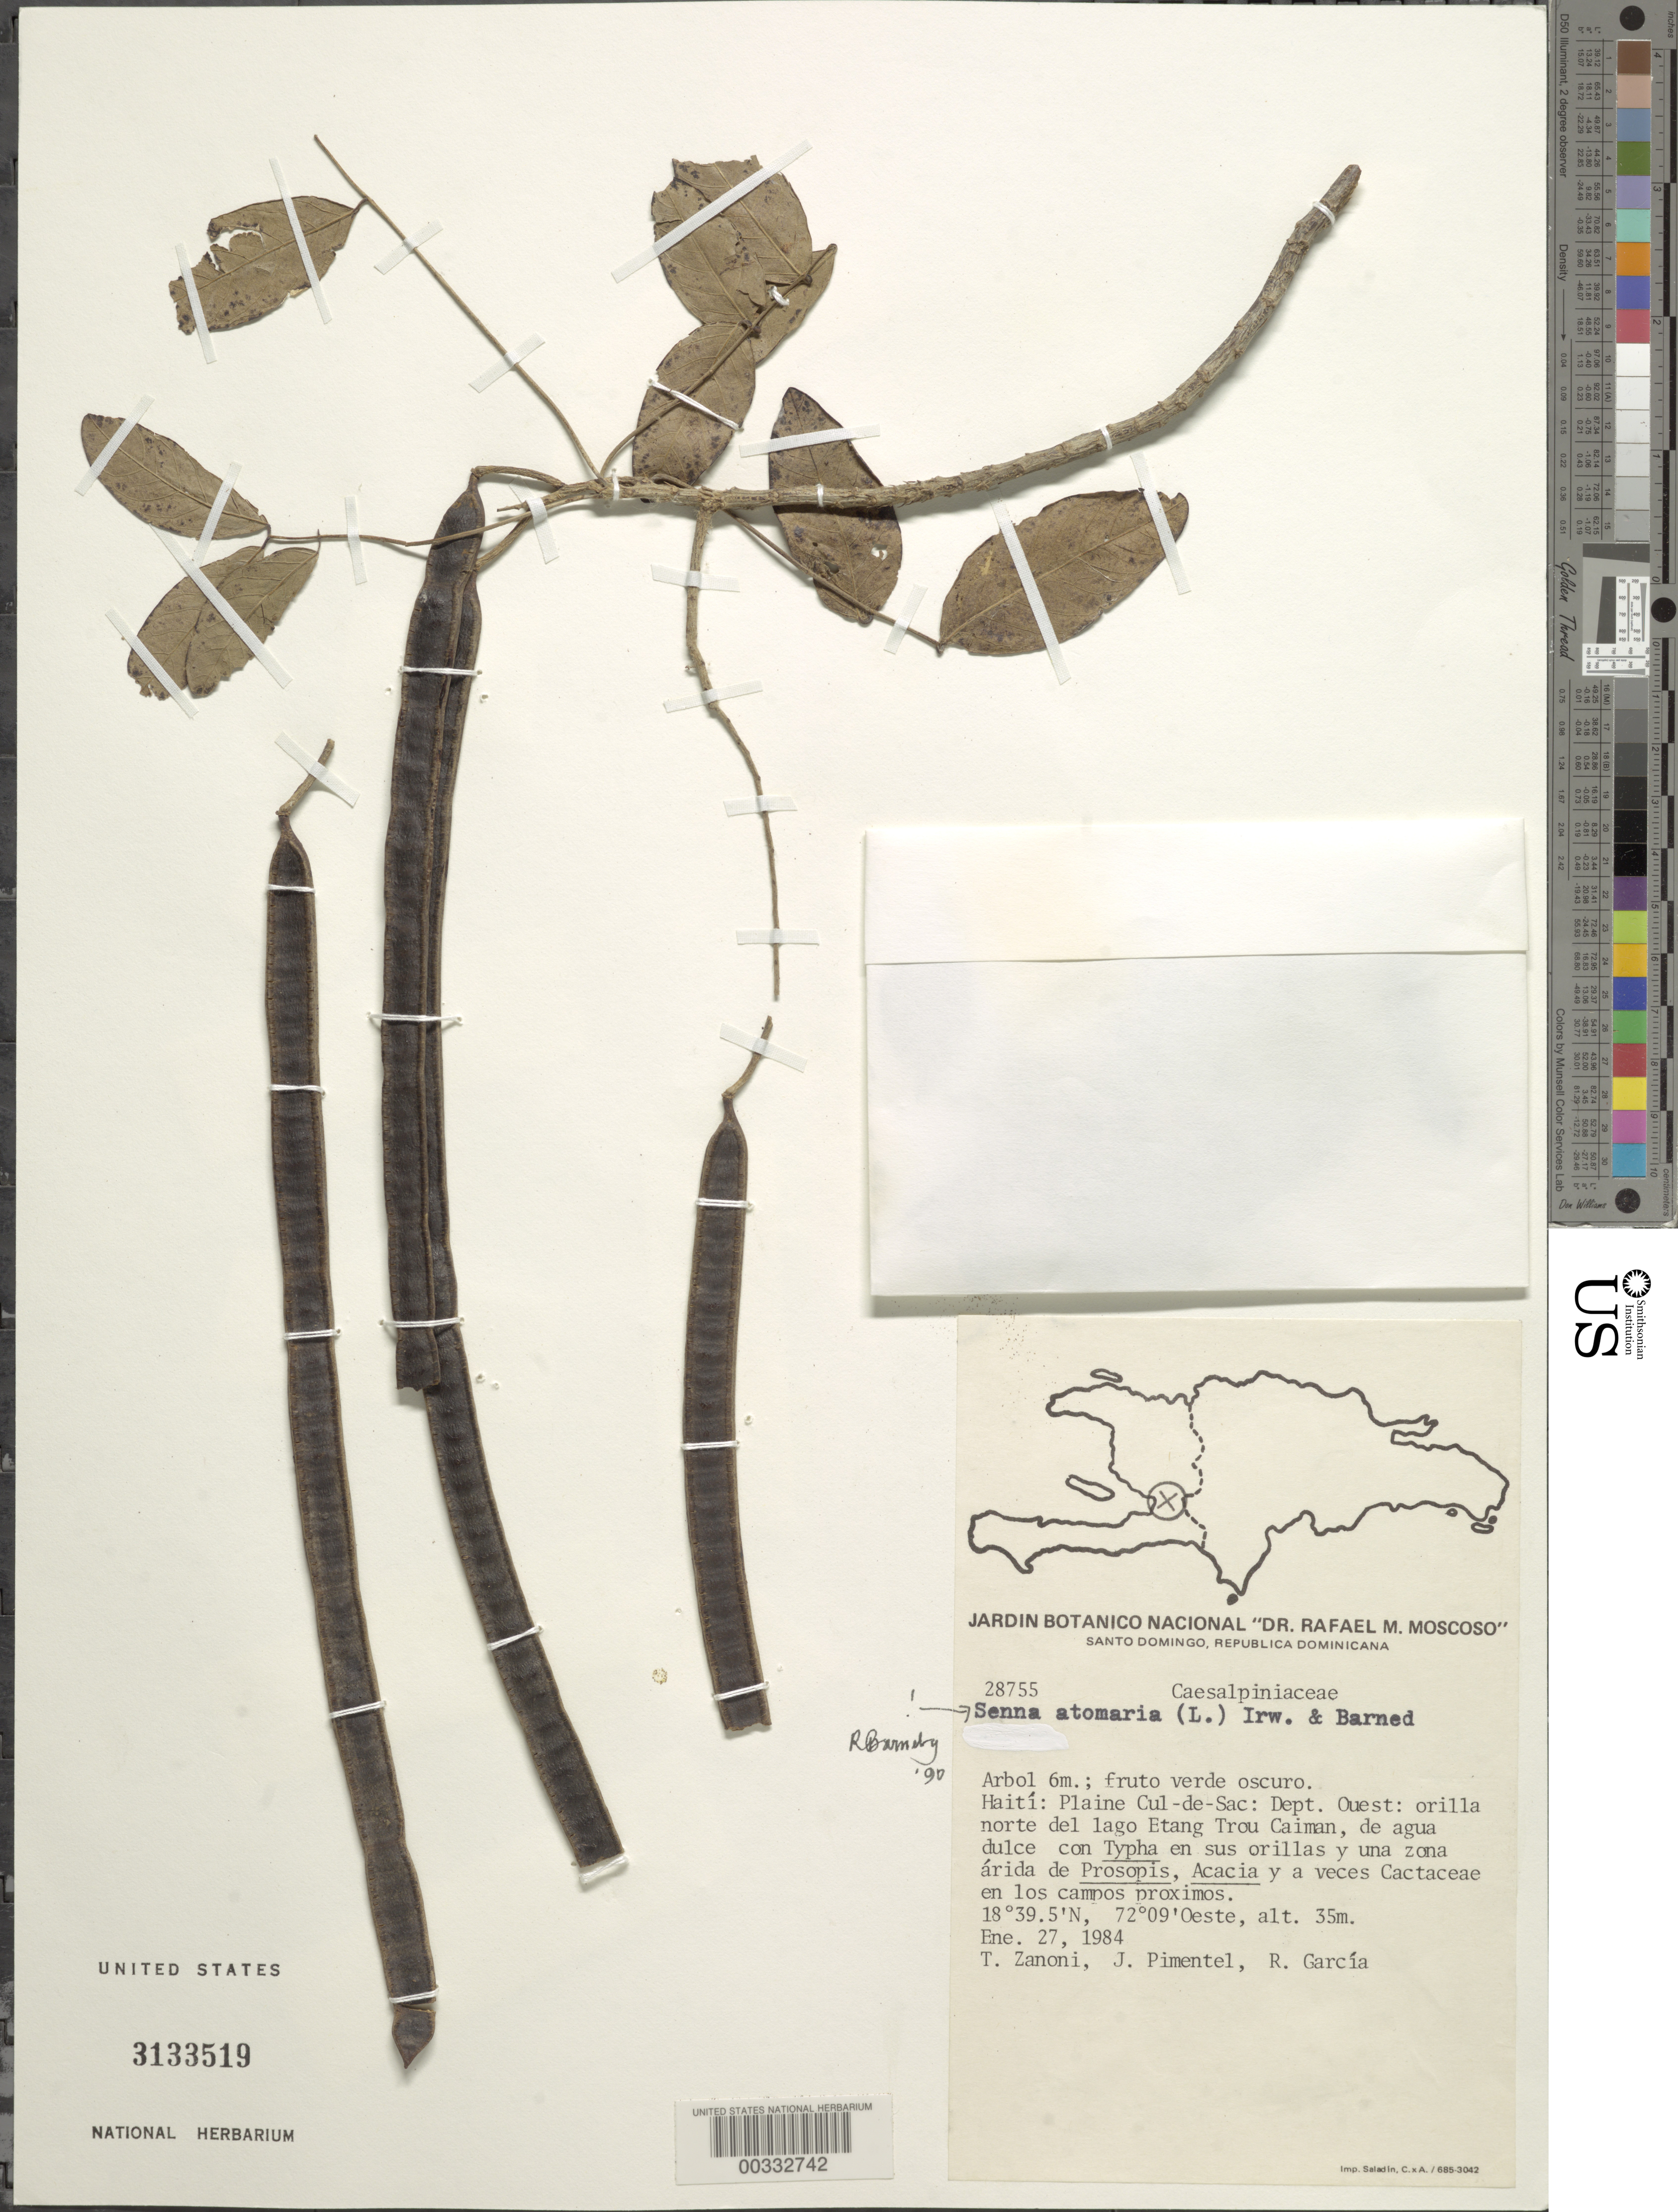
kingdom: Plantae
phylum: Tracheophyta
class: Magnoliopsida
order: Fabales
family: Fabaceae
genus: Senna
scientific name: Senna atomaria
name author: (L.) H.S. Irwin & Barneby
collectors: T. A. Zanoni, J. Pimentel Baez & R. G. García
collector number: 28755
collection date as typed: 27 Jan 1984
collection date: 1984-01-27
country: Haiti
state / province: Ouest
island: Hispaniola Island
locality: Plaine cul-de-sac; n bank of the lago etang trou caiman, near los campos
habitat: Aria zone with fresh water and campos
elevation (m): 35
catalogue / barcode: US 3133519